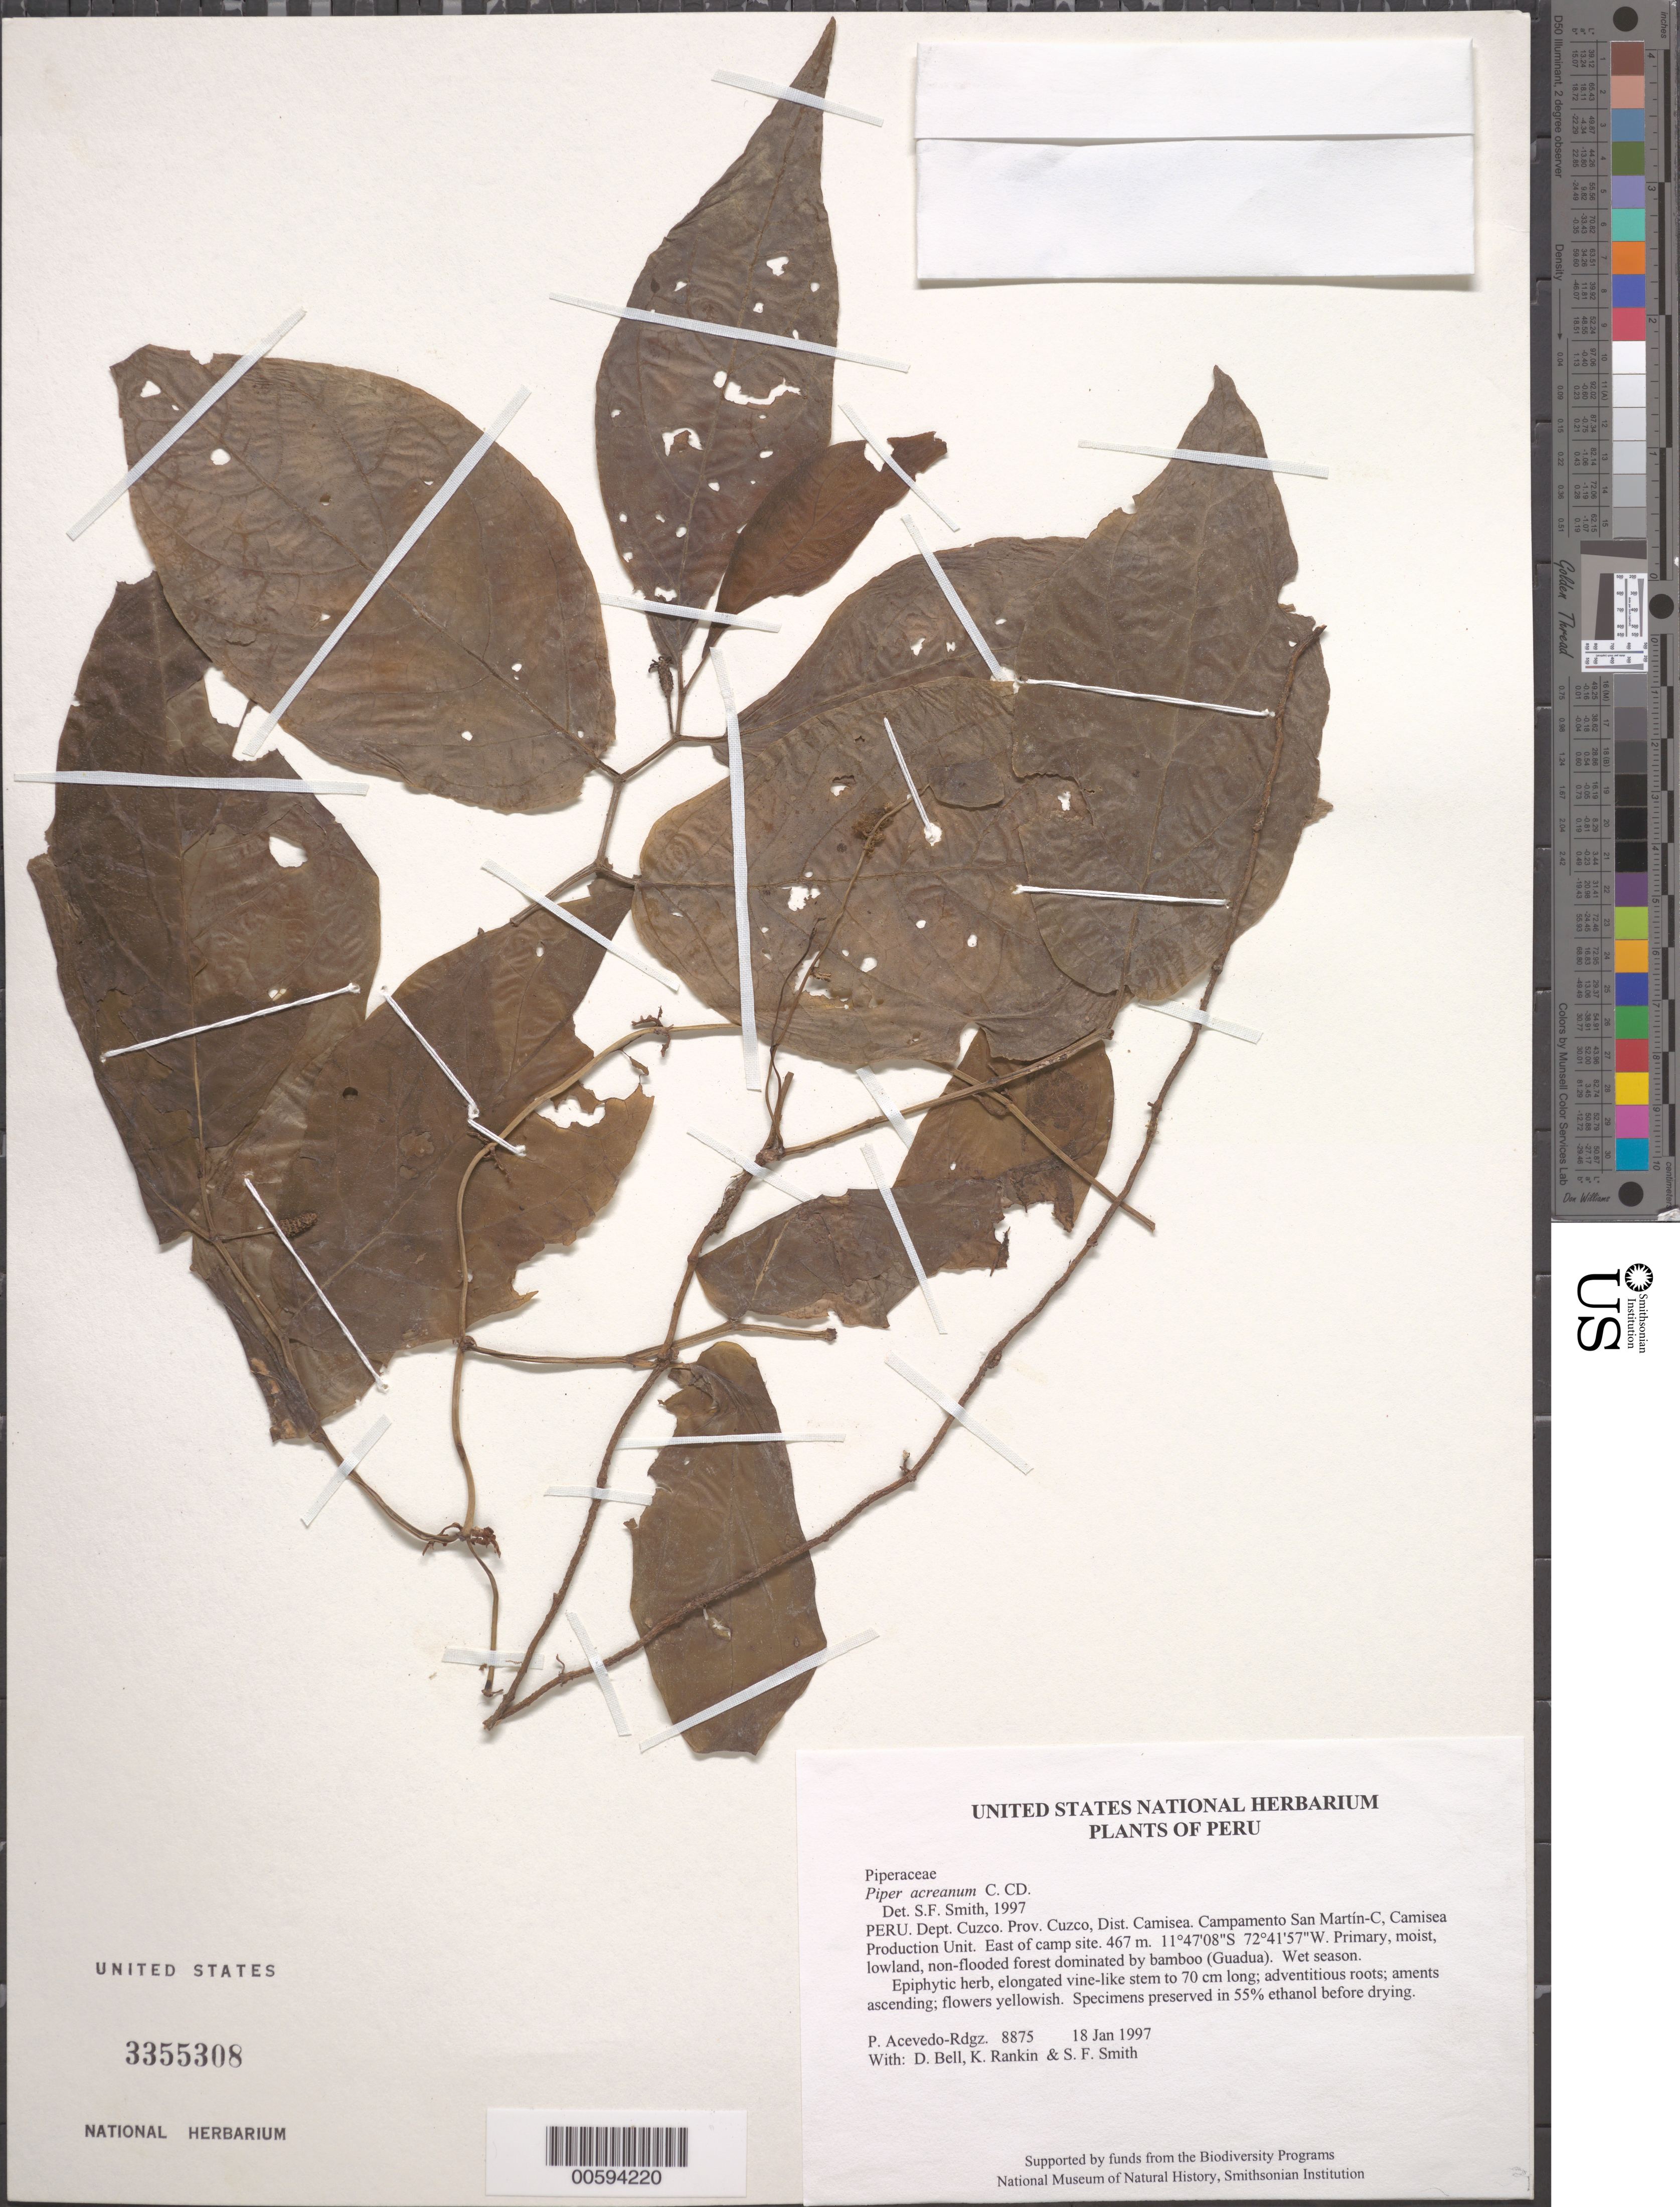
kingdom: Plantae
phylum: Tracheophyta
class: Magnoliopsida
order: Piperales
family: Piperaceae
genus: Piper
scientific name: Piper acreanum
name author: C. DC.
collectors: P. Acevedo-Rodr., D. A. Bell, K. B. Rankin & S.F. Smith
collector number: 8875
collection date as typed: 18 Jan 1997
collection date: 1997-01-18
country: Peru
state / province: Cusco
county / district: Cusco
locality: Districto Camisea, Campamento San Martín-C, Camisea Production Unit. East of camp site.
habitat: Primary, moist, lowland, non-flooded forest dominated by bamboo (Guadua). Wet season.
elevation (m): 467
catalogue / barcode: US 3355308